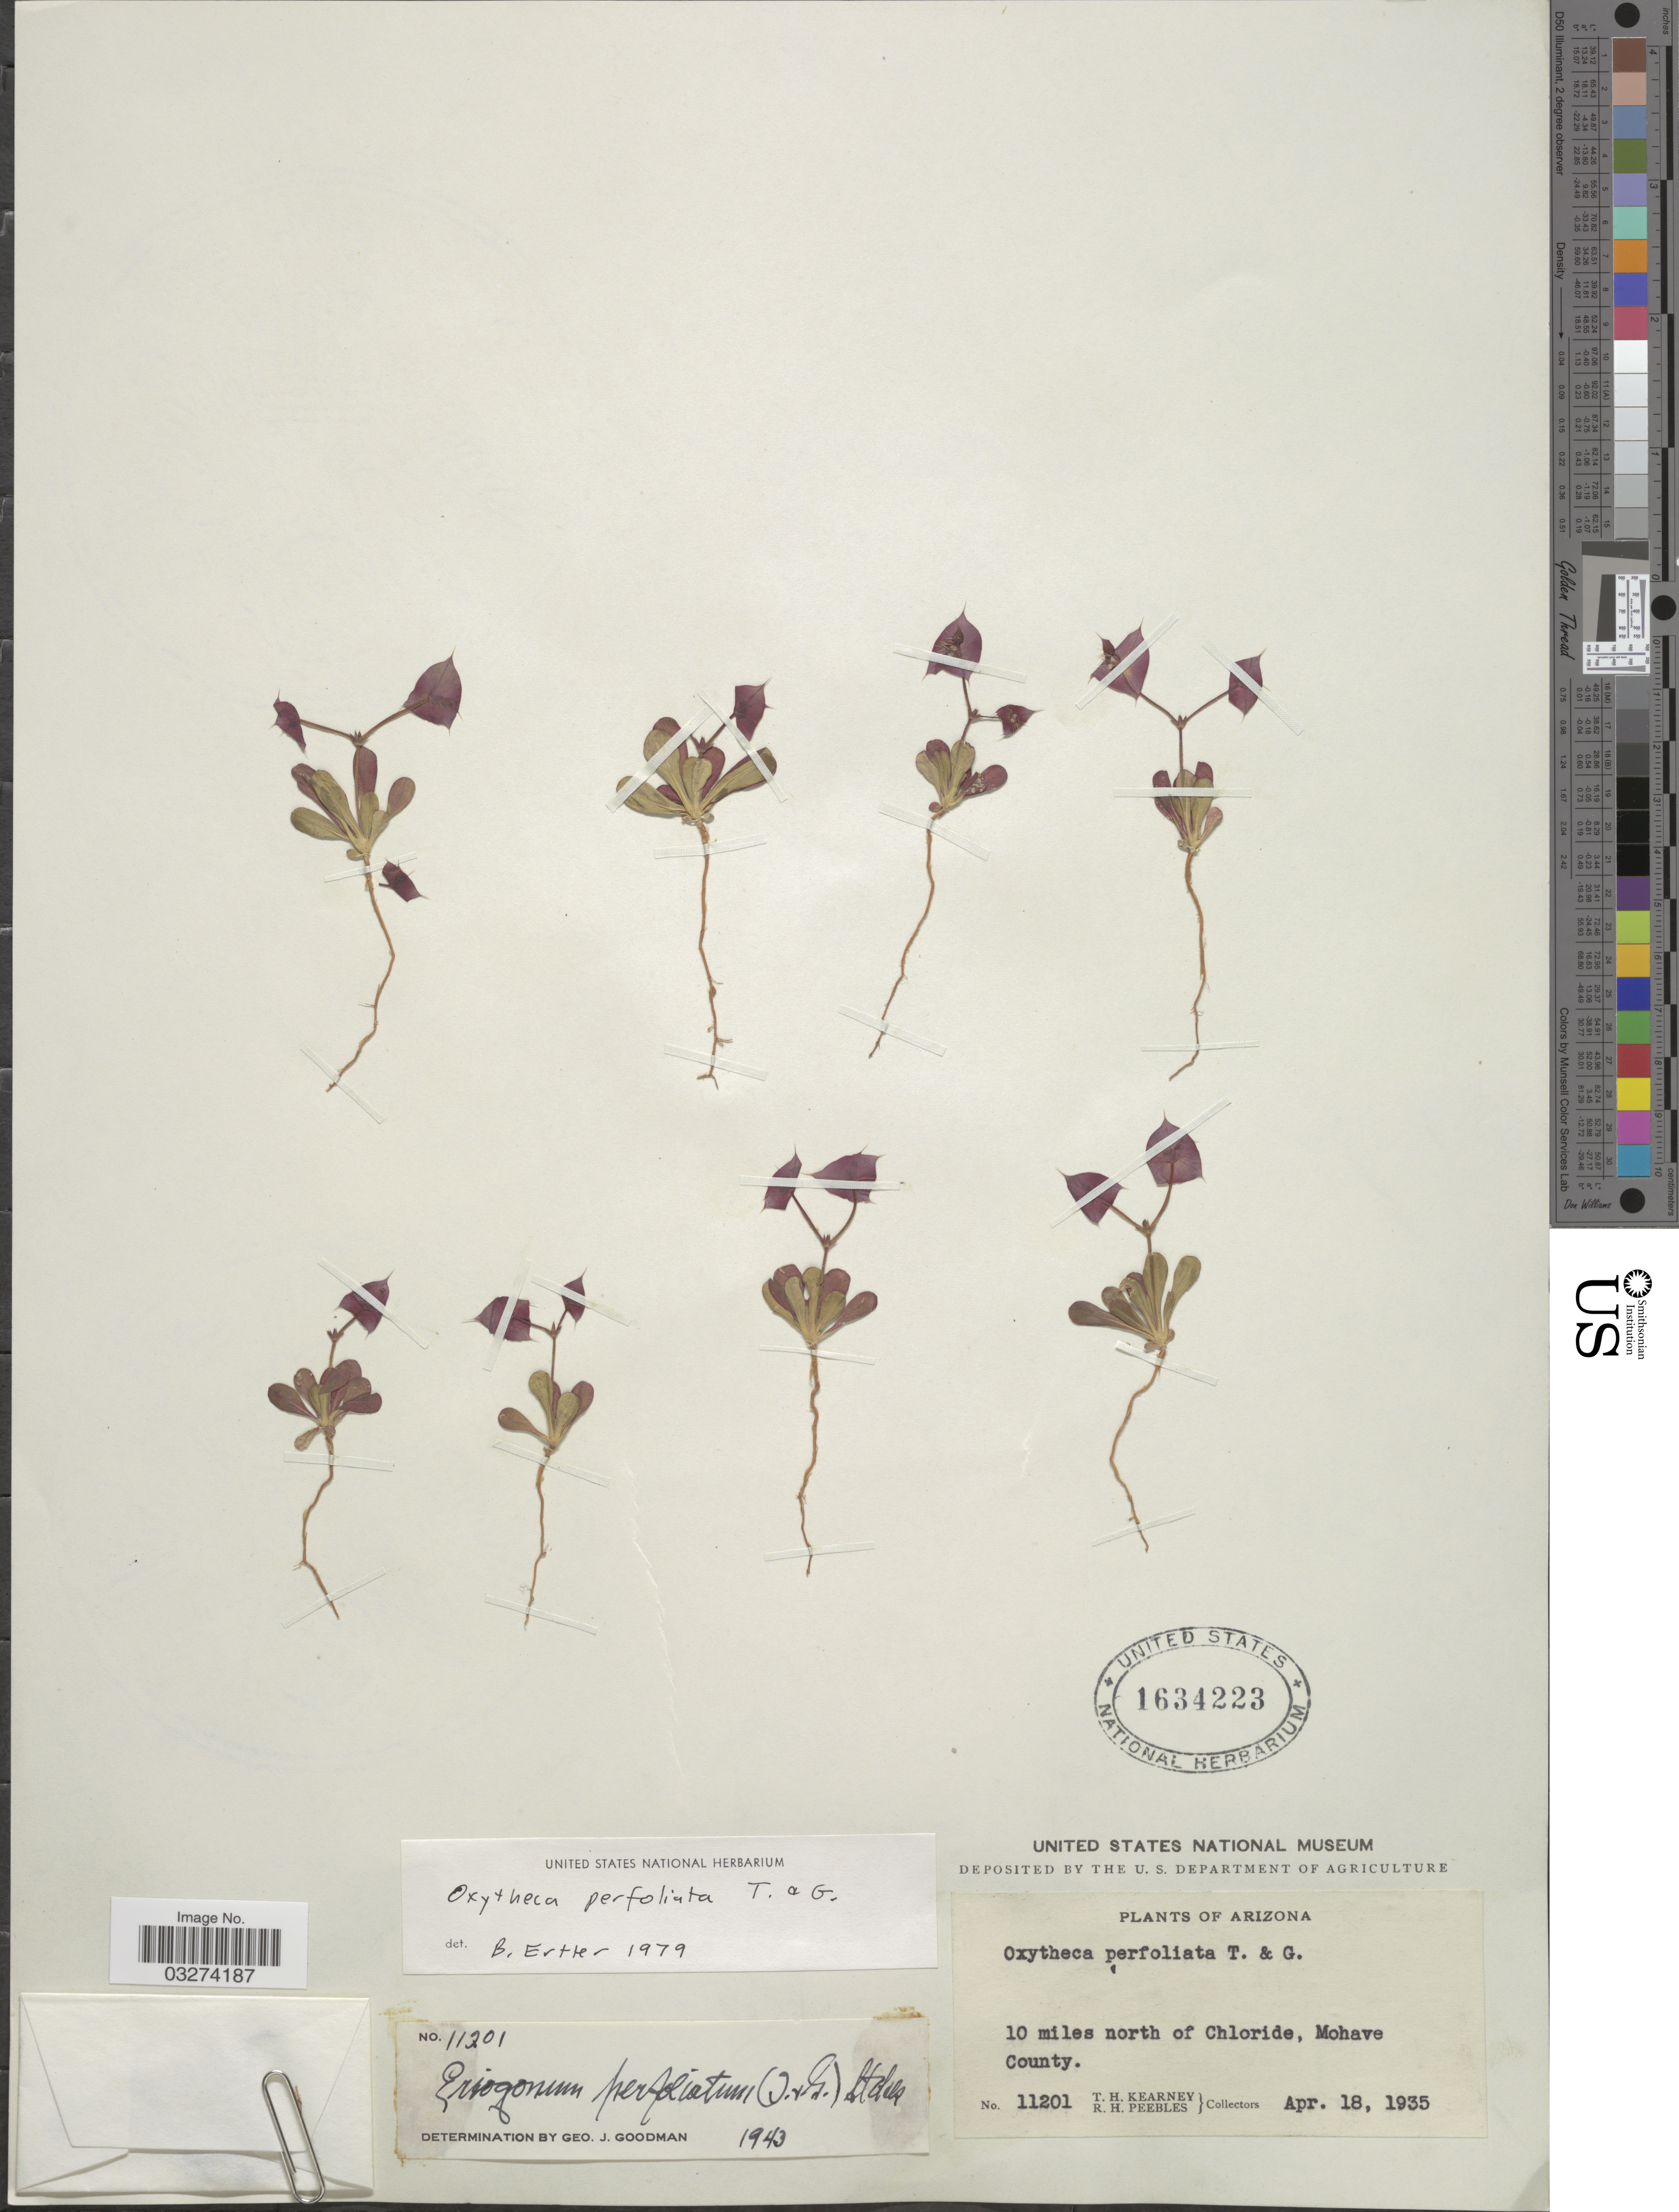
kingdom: Plantae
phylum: Tracheophyta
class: Magnoliopsida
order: Caryophyllales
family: Polygonaceae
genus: Oxytheca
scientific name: Oxytheca perfoliata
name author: Torr. & A. Gray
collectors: T. H. Kearney & R. H. Peebles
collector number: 11201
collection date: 1935-04-18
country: United States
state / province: Arizona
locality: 10 miles north of Chloride, Mohave County.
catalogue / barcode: US 1634223